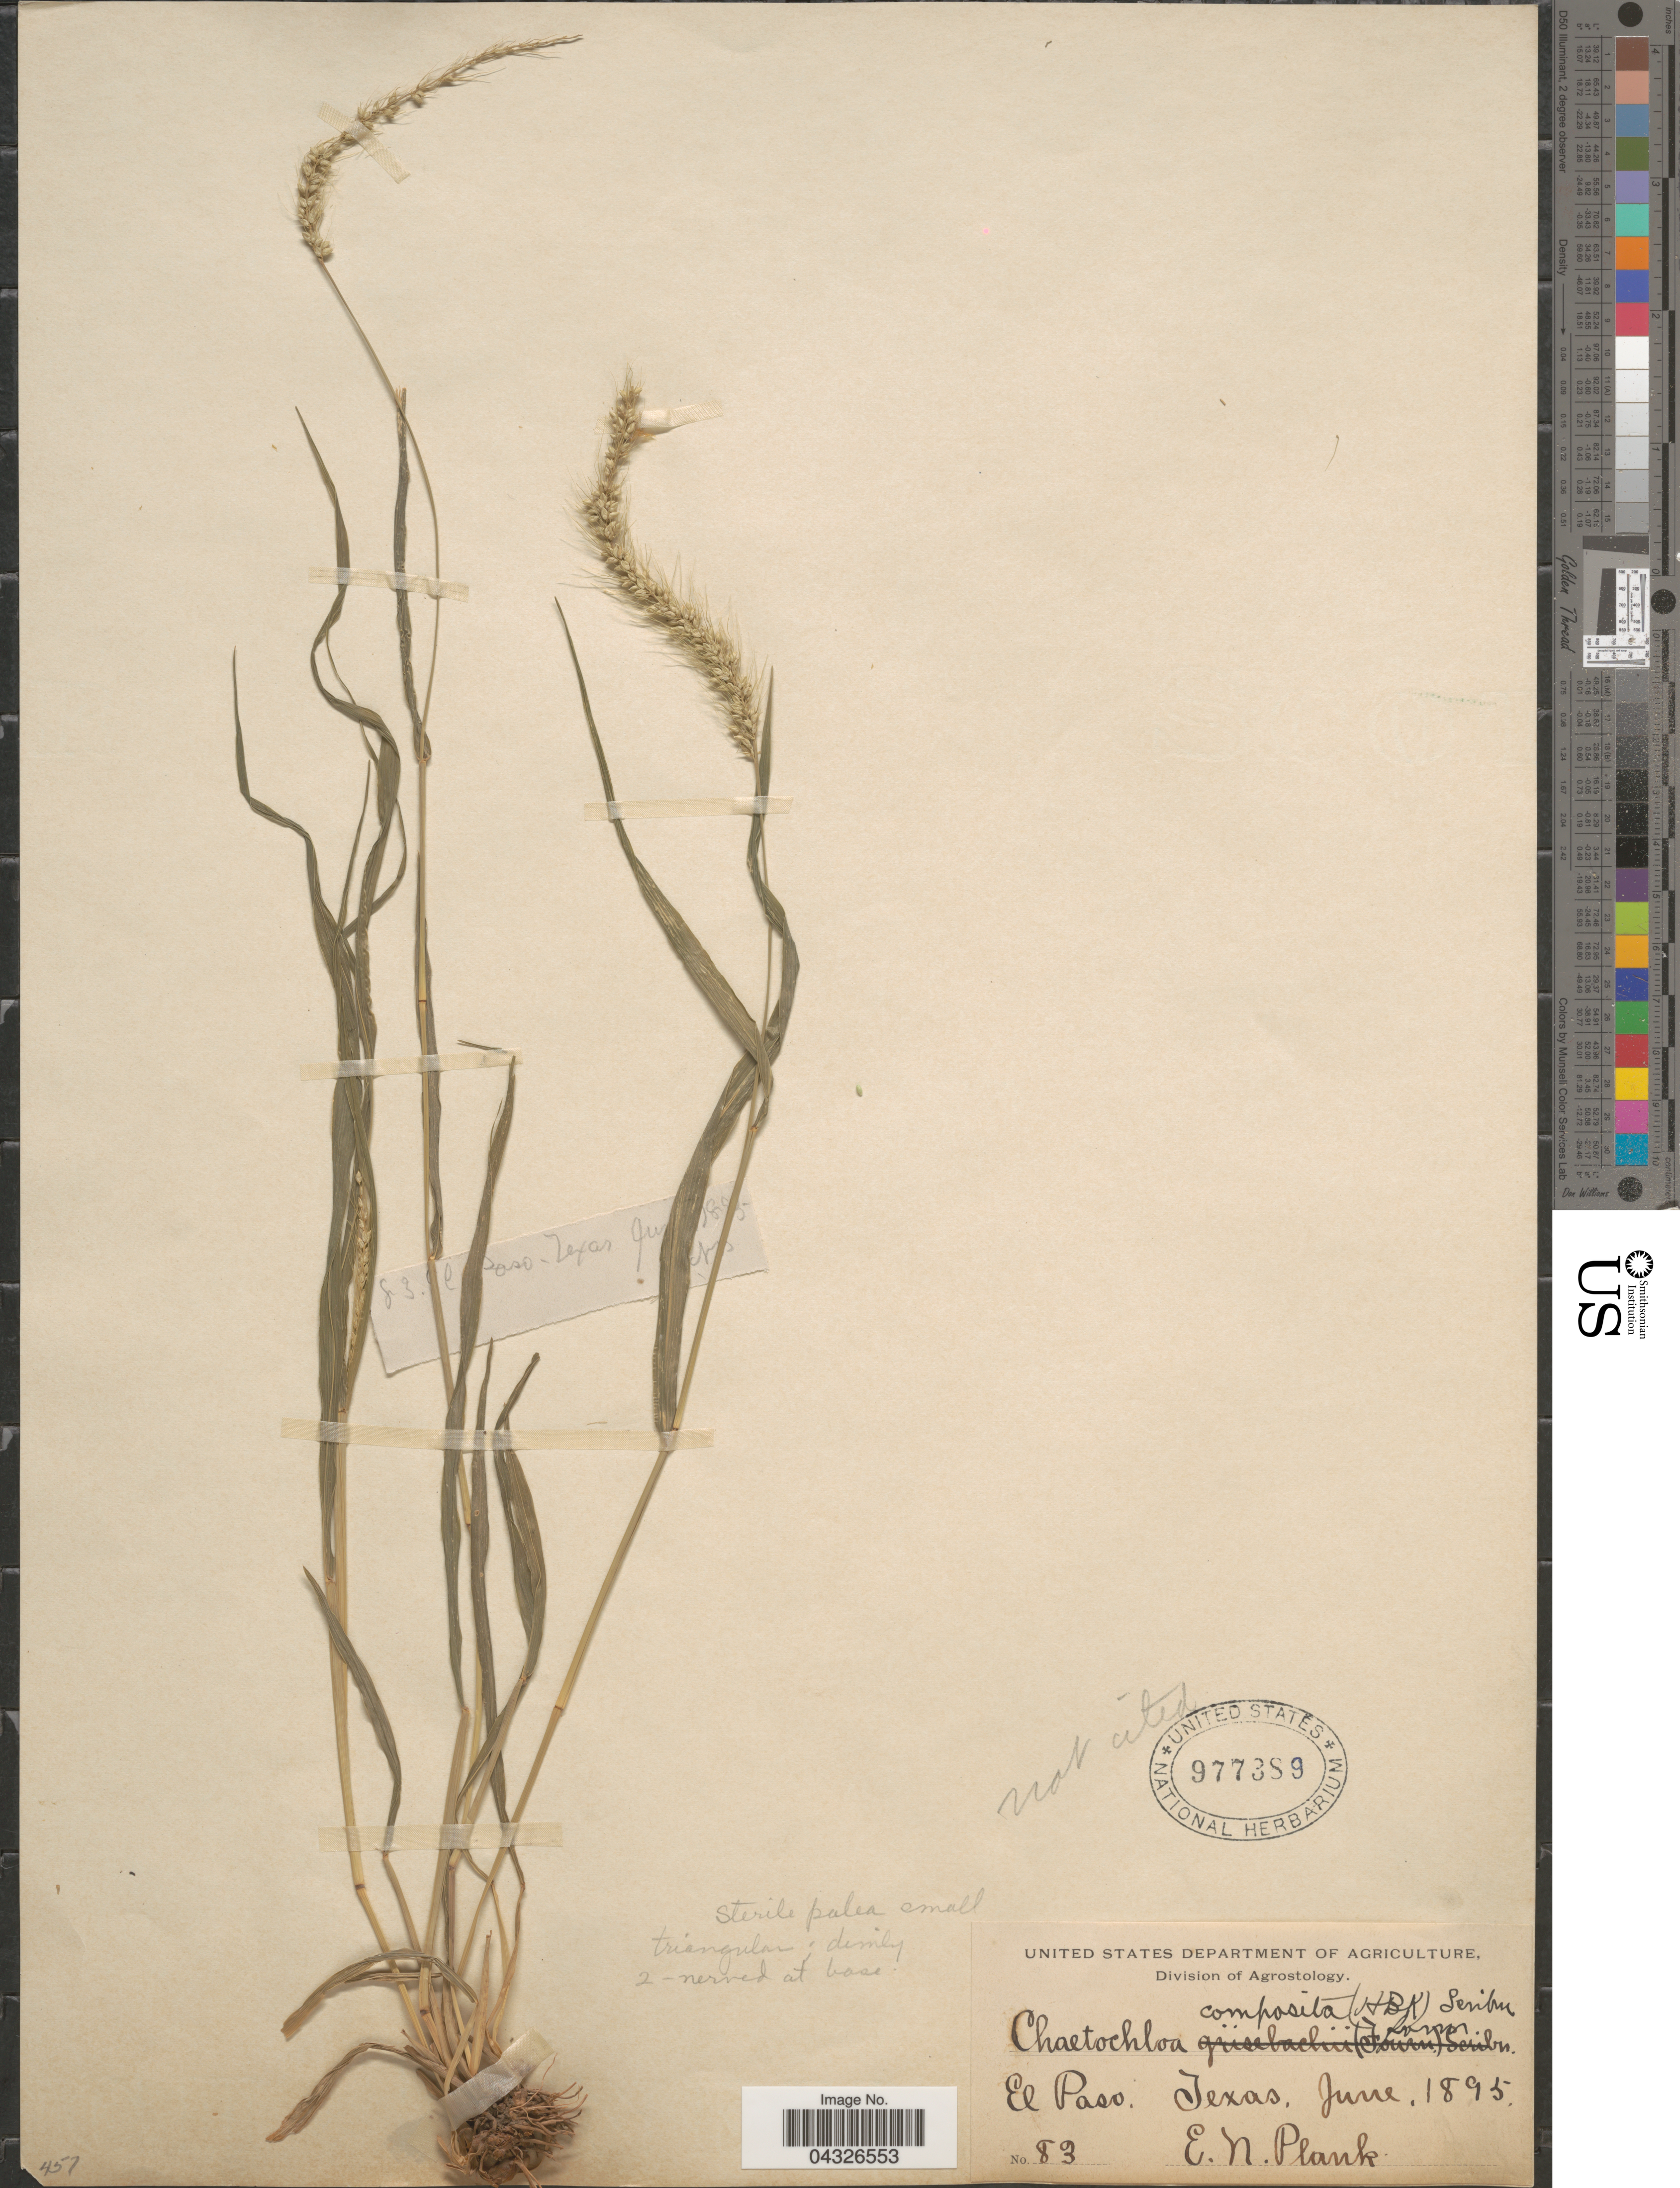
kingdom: Plantae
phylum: Tracheophyta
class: Liliopsida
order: Poales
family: Poaceae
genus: Setaria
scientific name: Setaria sp.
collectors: E. Plank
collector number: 83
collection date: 1895-06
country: United States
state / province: Texas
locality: El Paso.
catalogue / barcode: US 977389